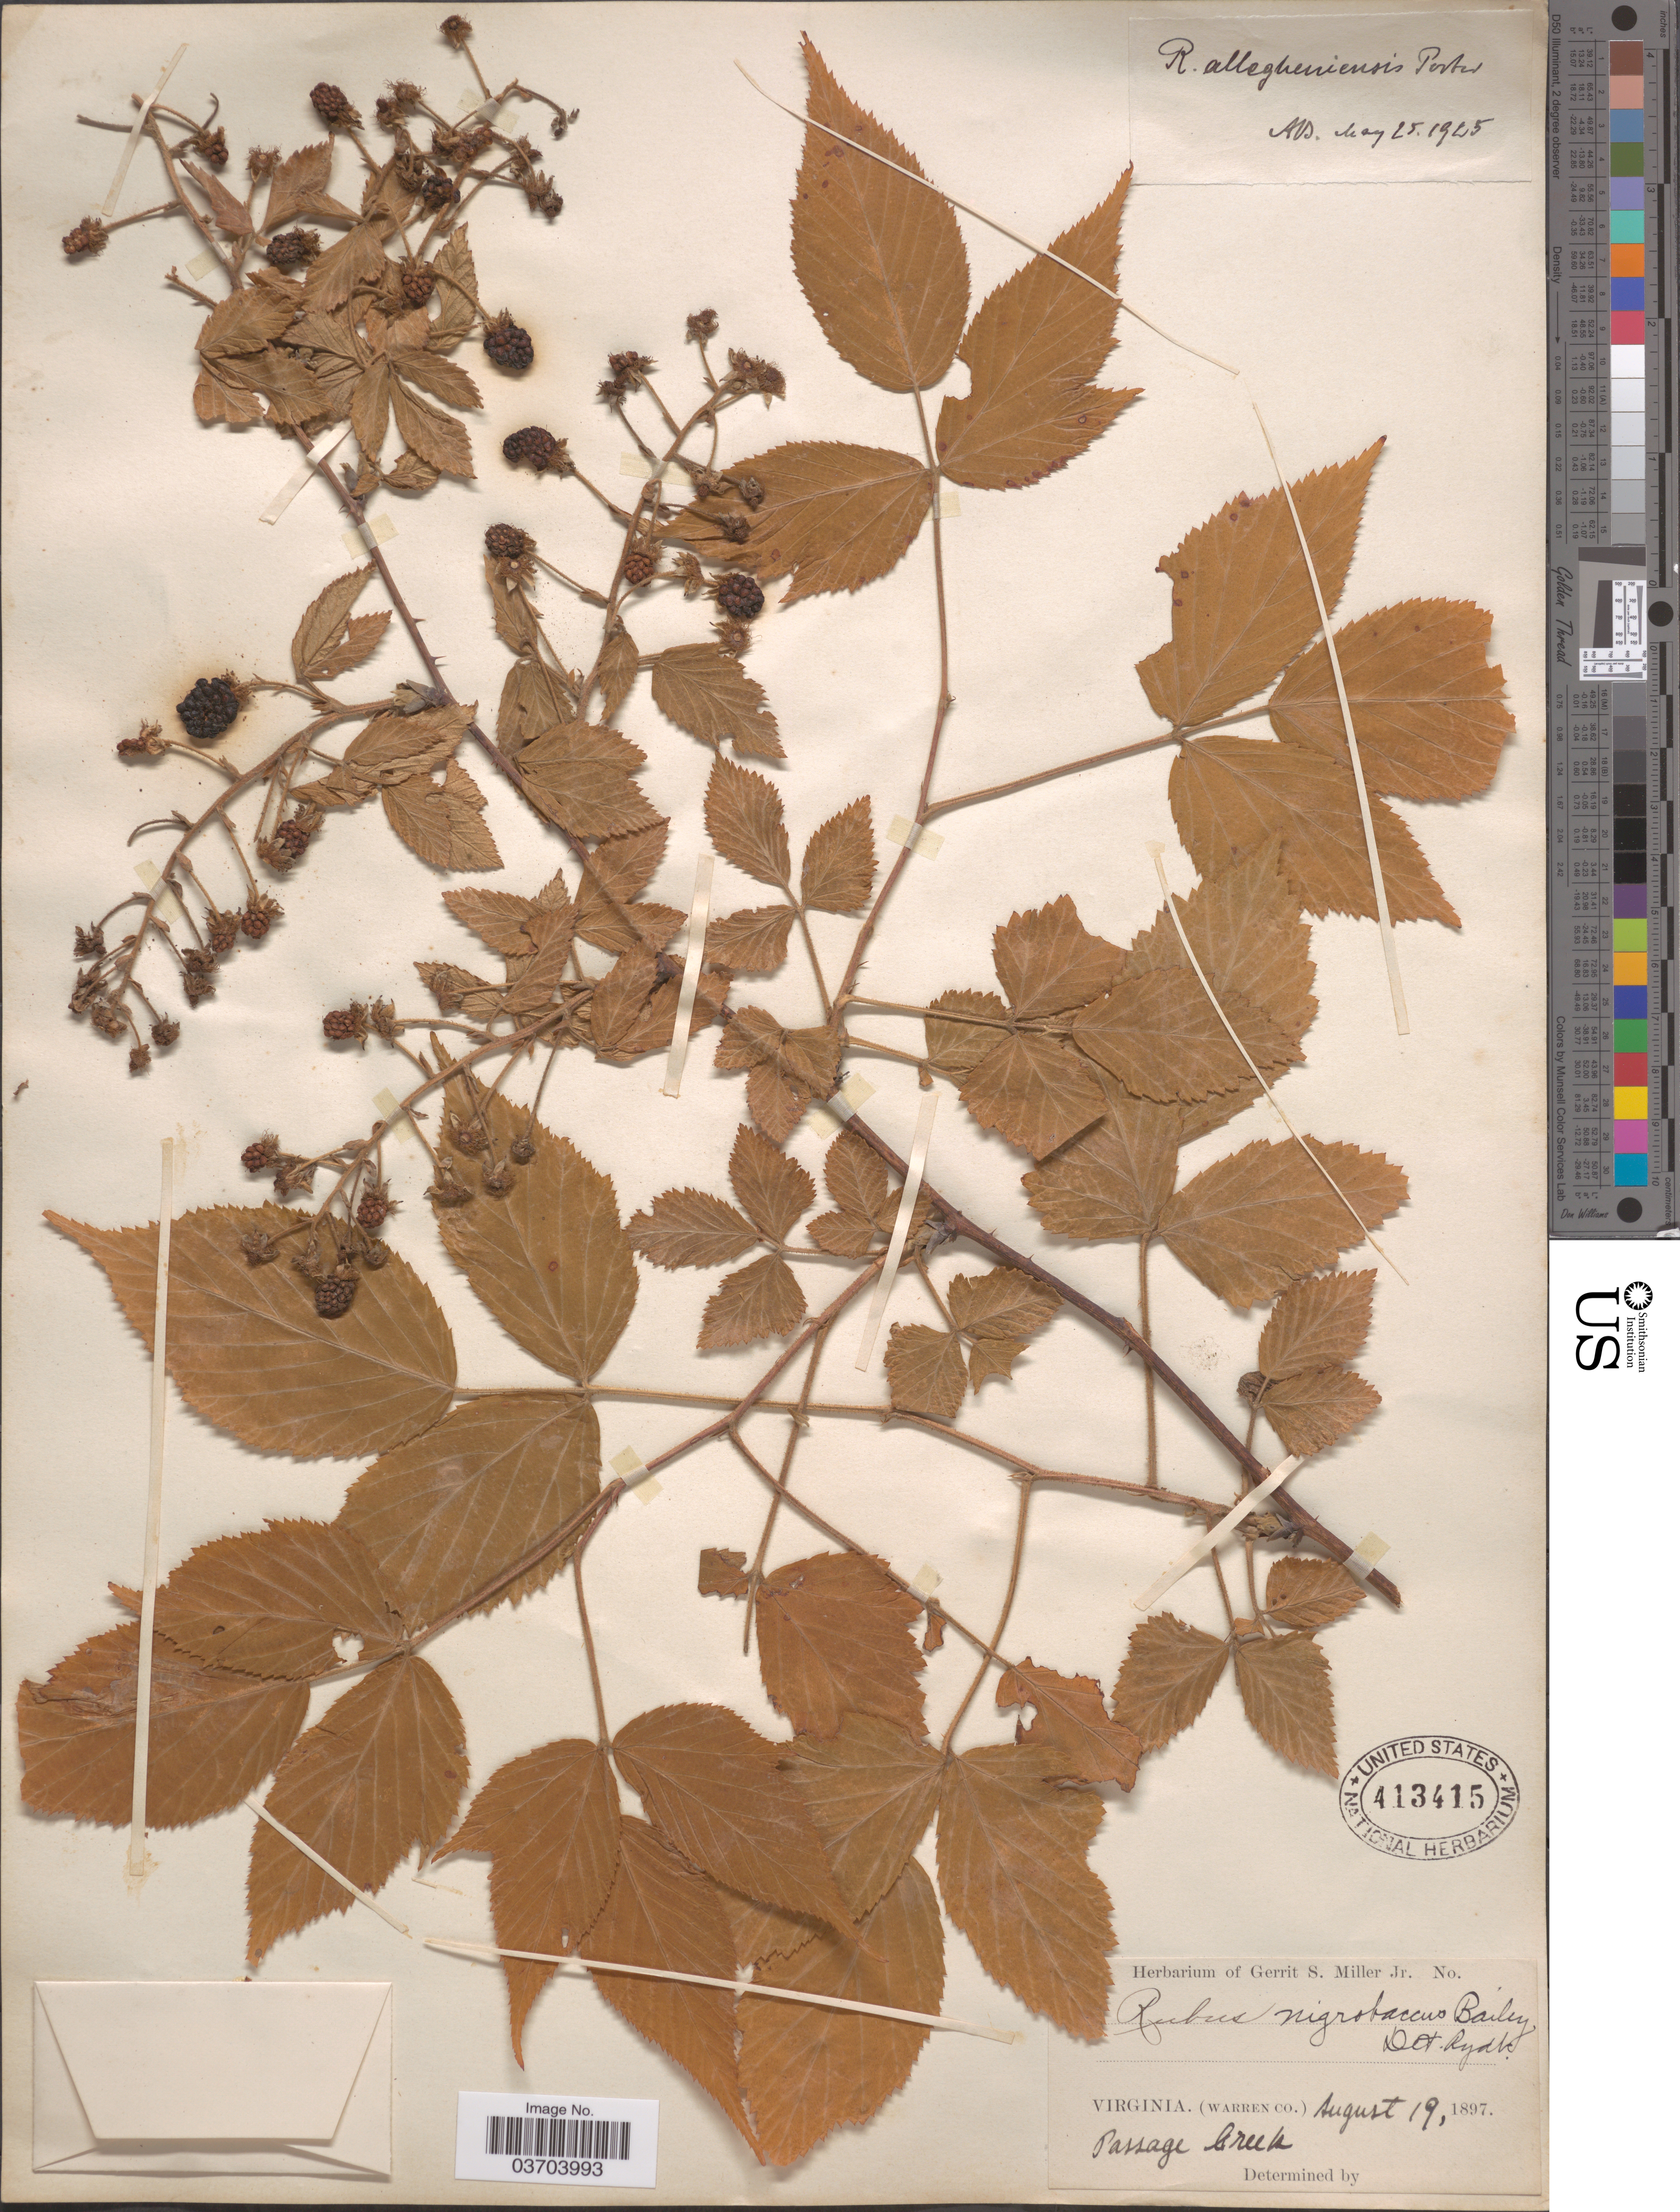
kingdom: Plantae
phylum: Tracheophyta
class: Magnoliopsida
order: Rosales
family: Rosaceae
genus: Rubus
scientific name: Rubus allegheniensis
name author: Porter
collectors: ex herb. Gerrit S. Miller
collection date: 1897-08-19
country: United States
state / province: Virginia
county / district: Warren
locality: Warren Co. Passage Creek.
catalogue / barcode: US 413415